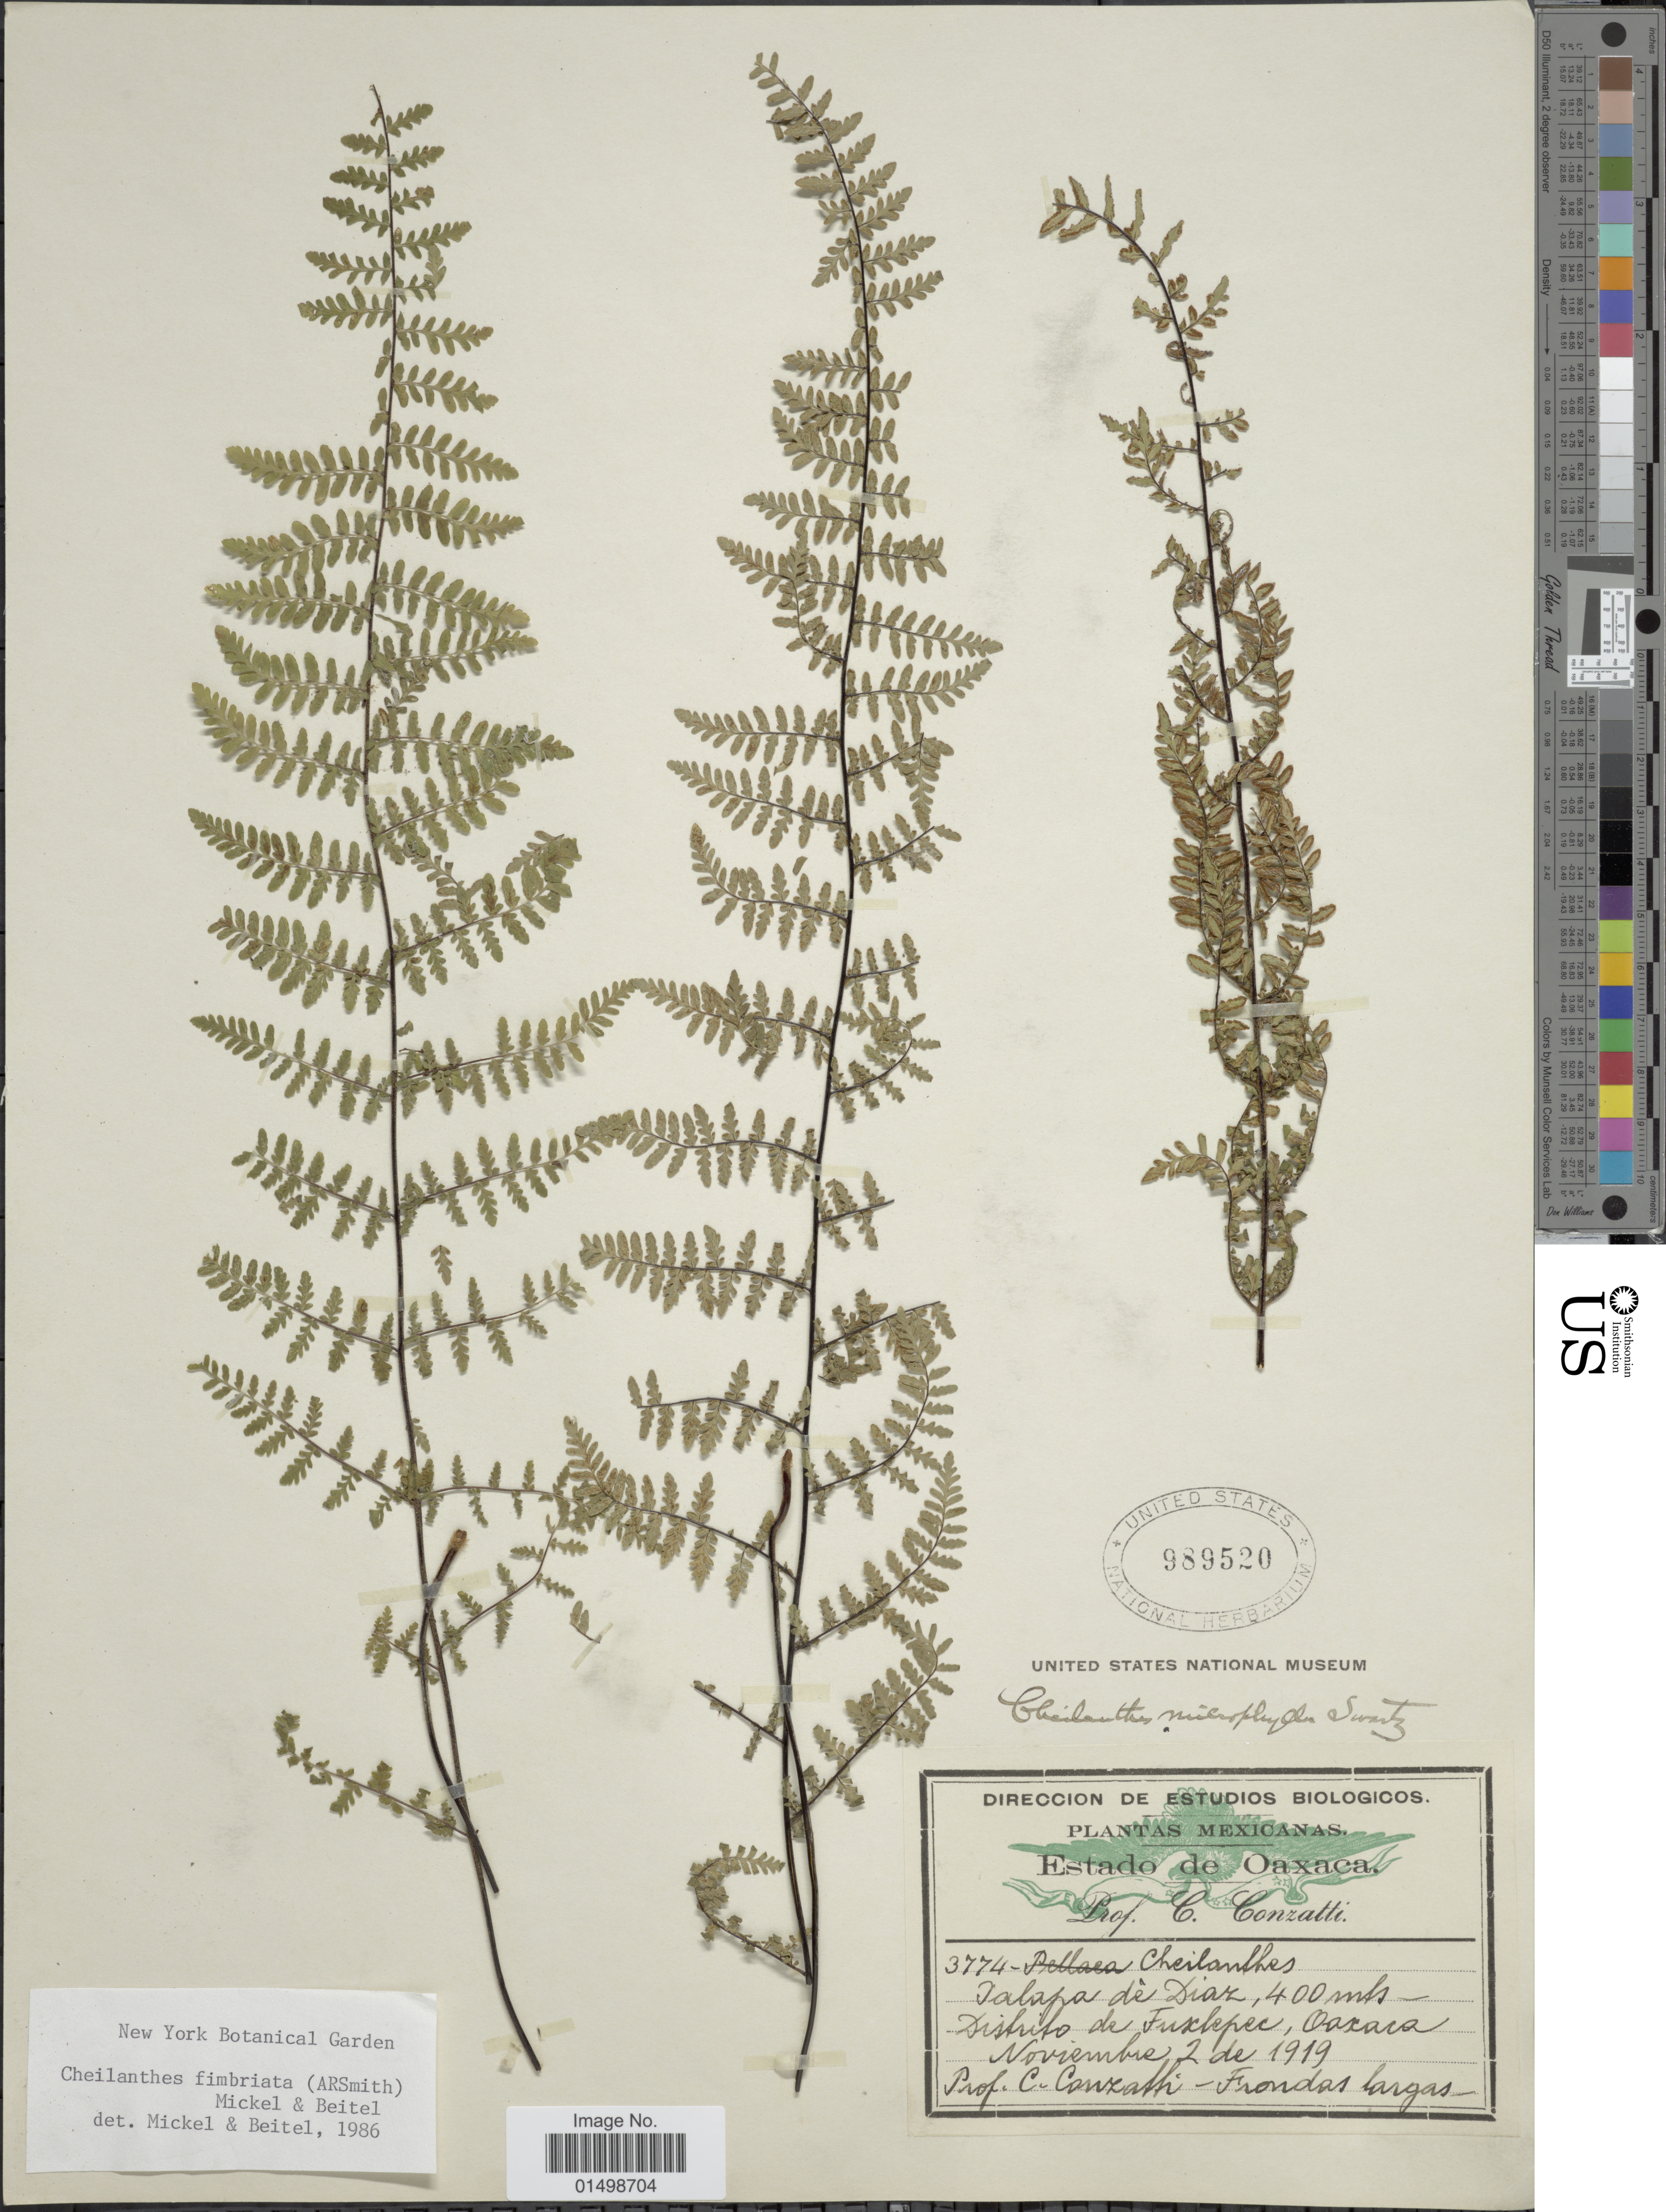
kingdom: Plantae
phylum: Tracheophyta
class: Polypodiopsida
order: Polypodiales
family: Pteridaceae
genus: Cheilanthes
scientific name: Cheilanthes fimbriata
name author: (A.R. Sm.) Mickel & Beitel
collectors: C. Conzatti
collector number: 3774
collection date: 1919-11-02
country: Mexico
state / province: Oaxaca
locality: Jalopa de Diaz, 400 mls, distrito de Fuxlepec, Oaxaca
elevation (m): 400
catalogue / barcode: US 989520